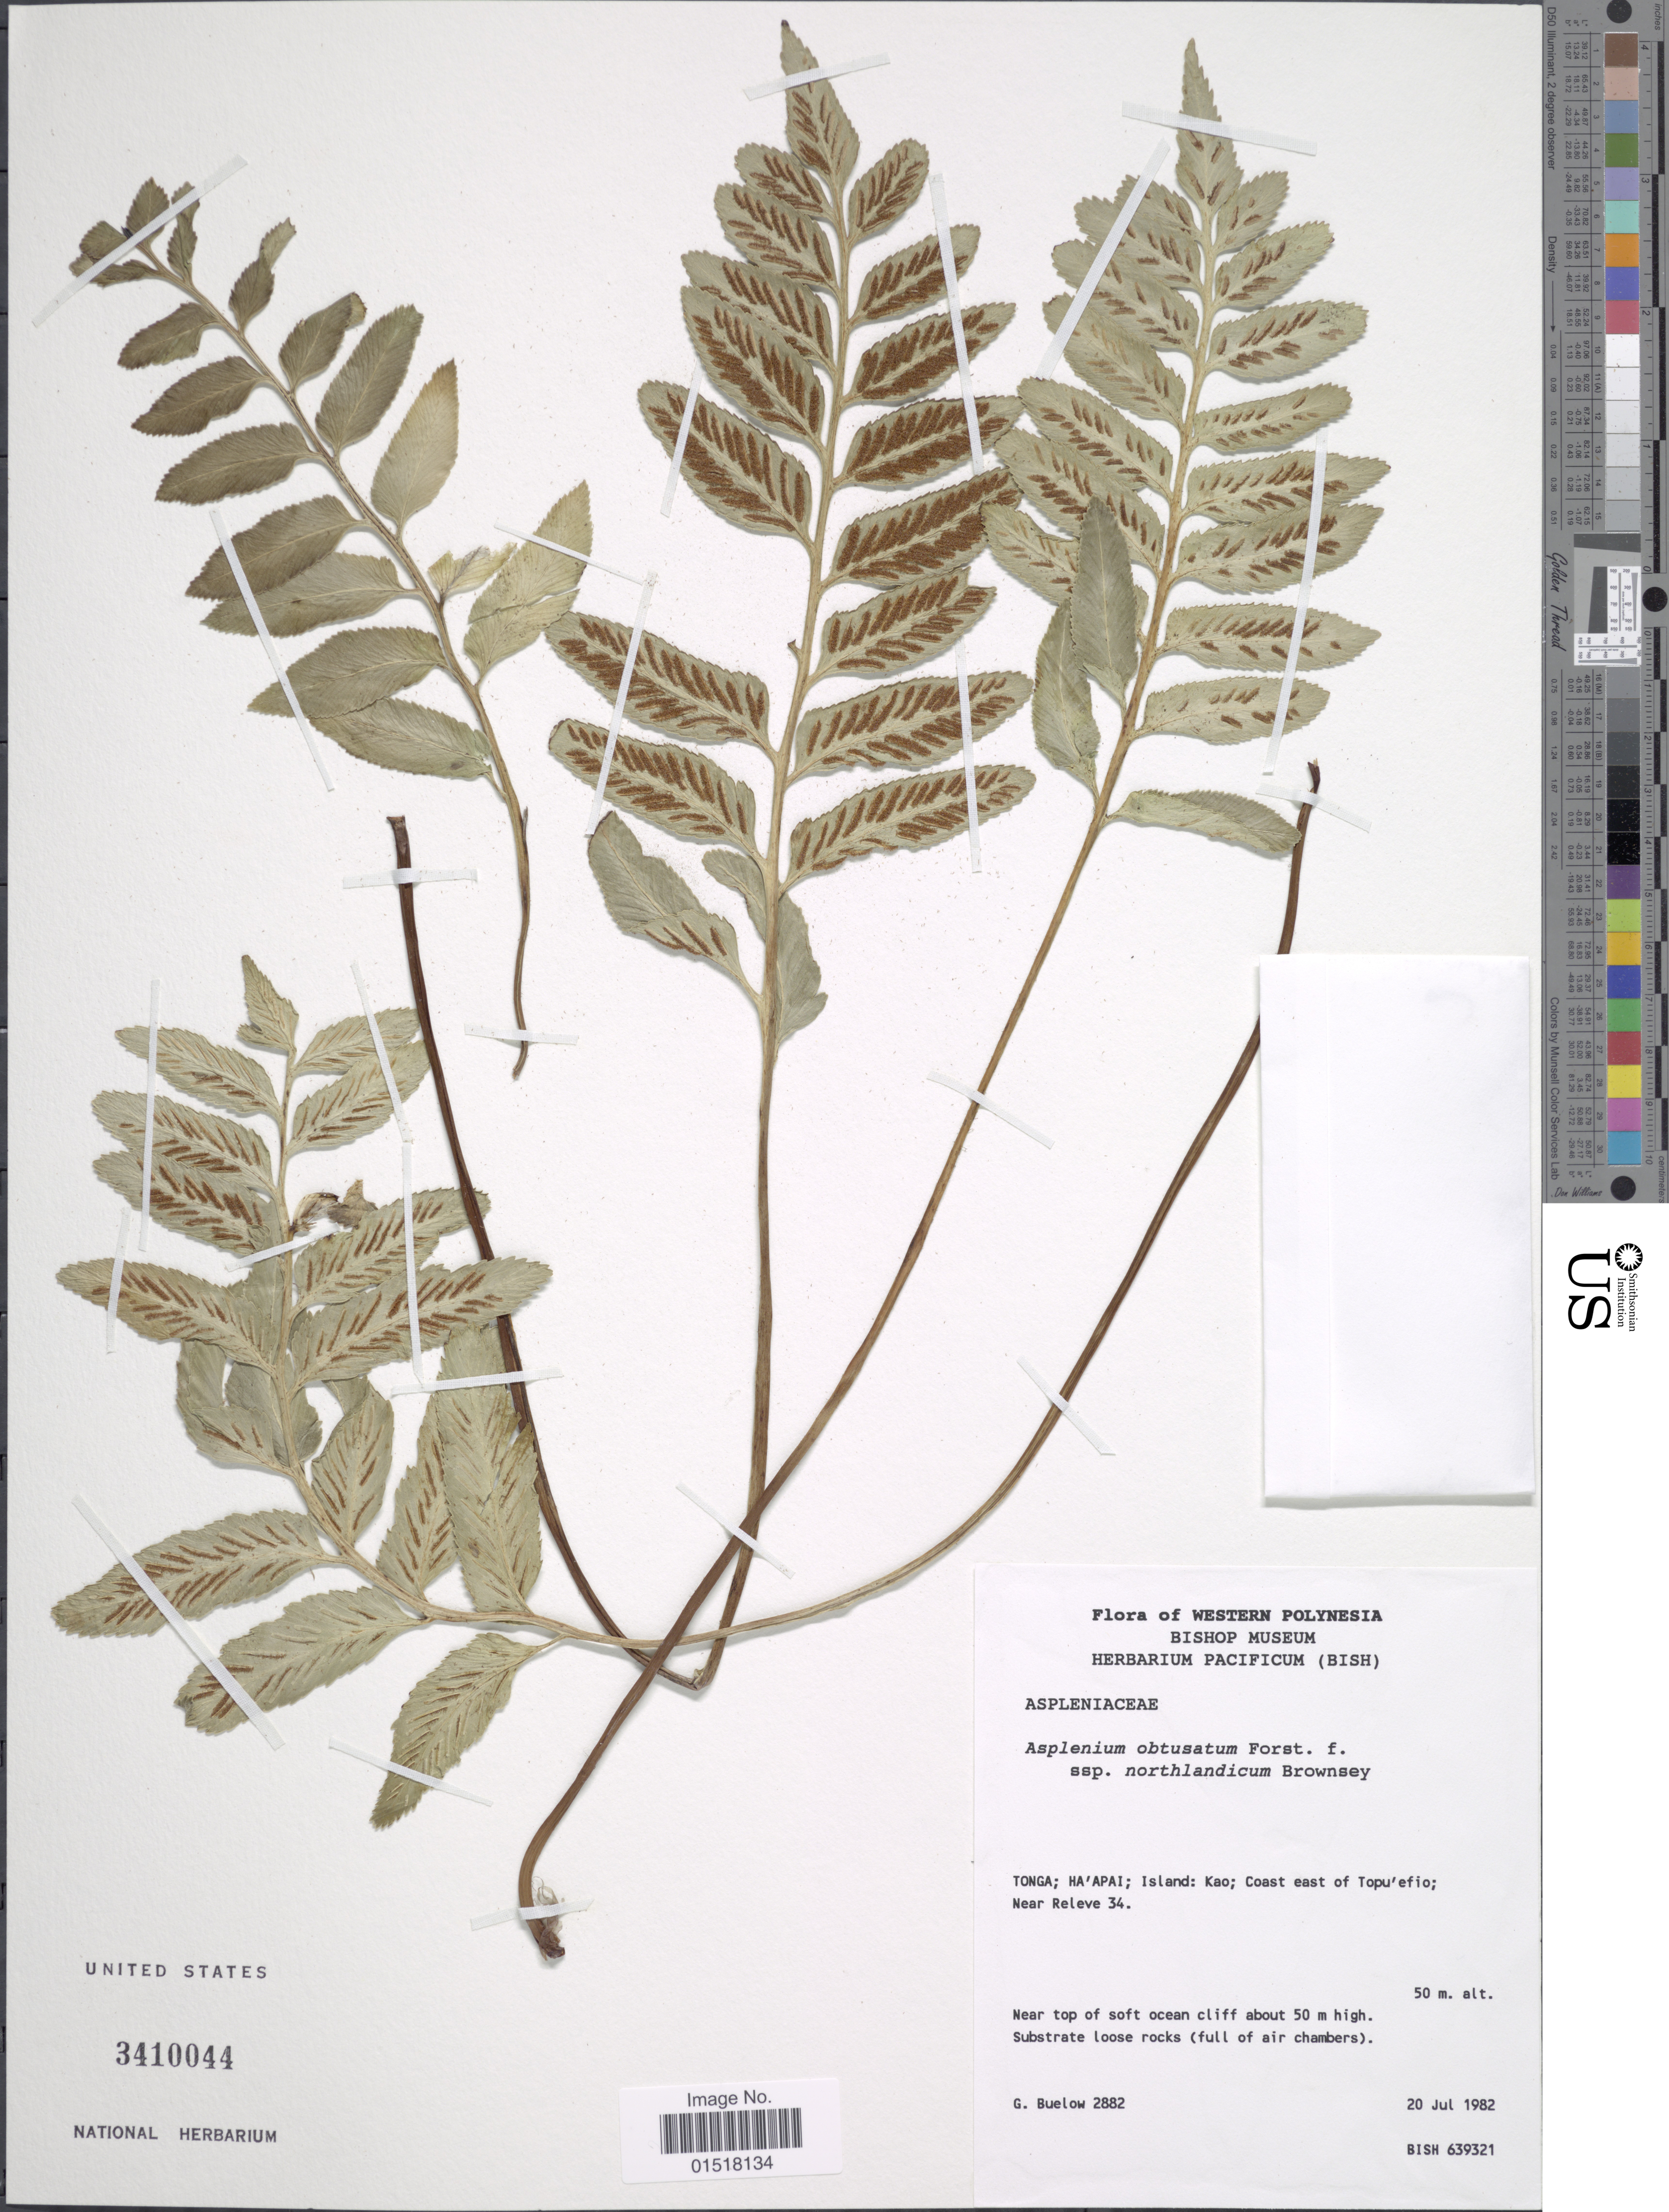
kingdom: Plantae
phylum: Tracheophyta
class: Polypodiopsida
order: Polypodiales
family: Aspleniaceae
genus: Asplenium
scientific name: Asplenium obtusatum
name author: G. Forst.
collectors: G. Buelow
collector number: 2882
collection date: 1982-07-20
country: Tonga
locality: Ha'apai; Island: Kao; Coast east of Topu'efio; Near Releve 34.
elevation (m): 50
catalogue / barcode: US 3410044